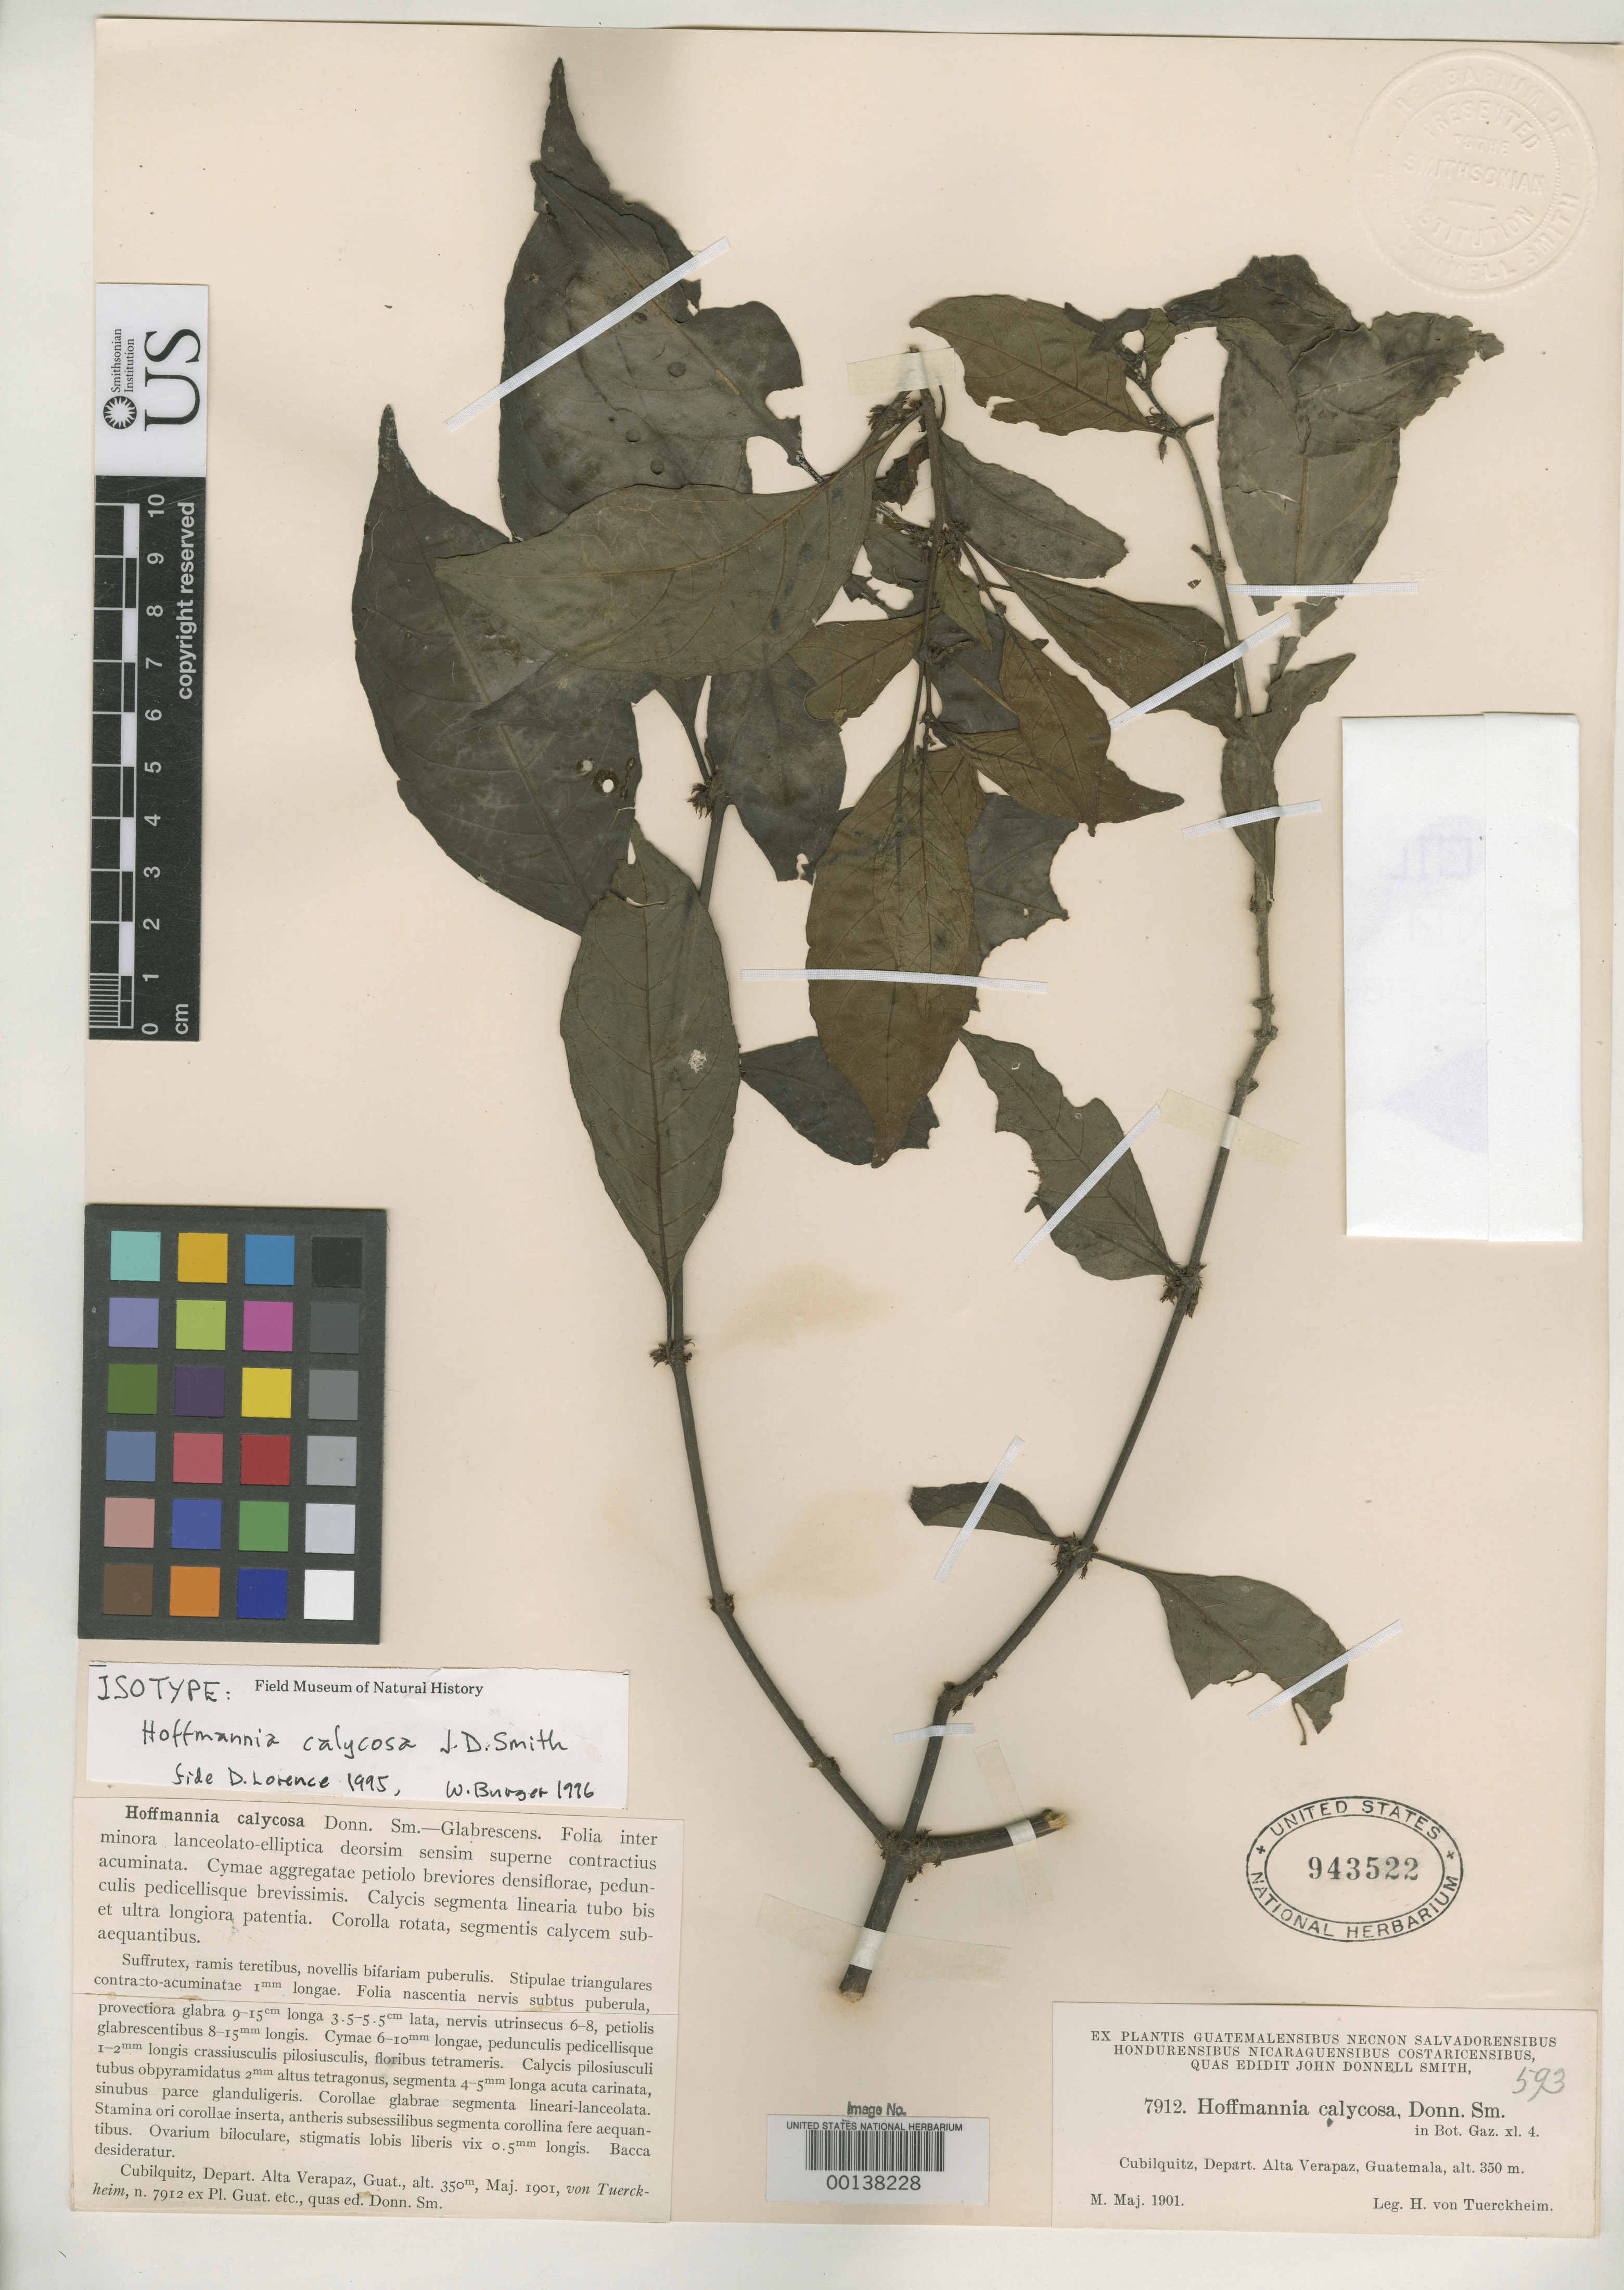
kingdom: Plantae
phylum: Tracheophyta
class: Magnoliopsida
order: Gentianales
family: Rubiaceae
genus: Hoffmannia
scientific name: Hoffmannia calycosa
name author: Donn. Sm.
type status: Type Collection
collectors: H. von Türckheim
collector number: J.D.S. 7912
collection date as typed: May 1901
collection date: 1901-05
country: Guatemala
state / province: Alta Verapaz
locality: Cubilquitz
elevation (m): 350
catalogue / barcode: US 943522